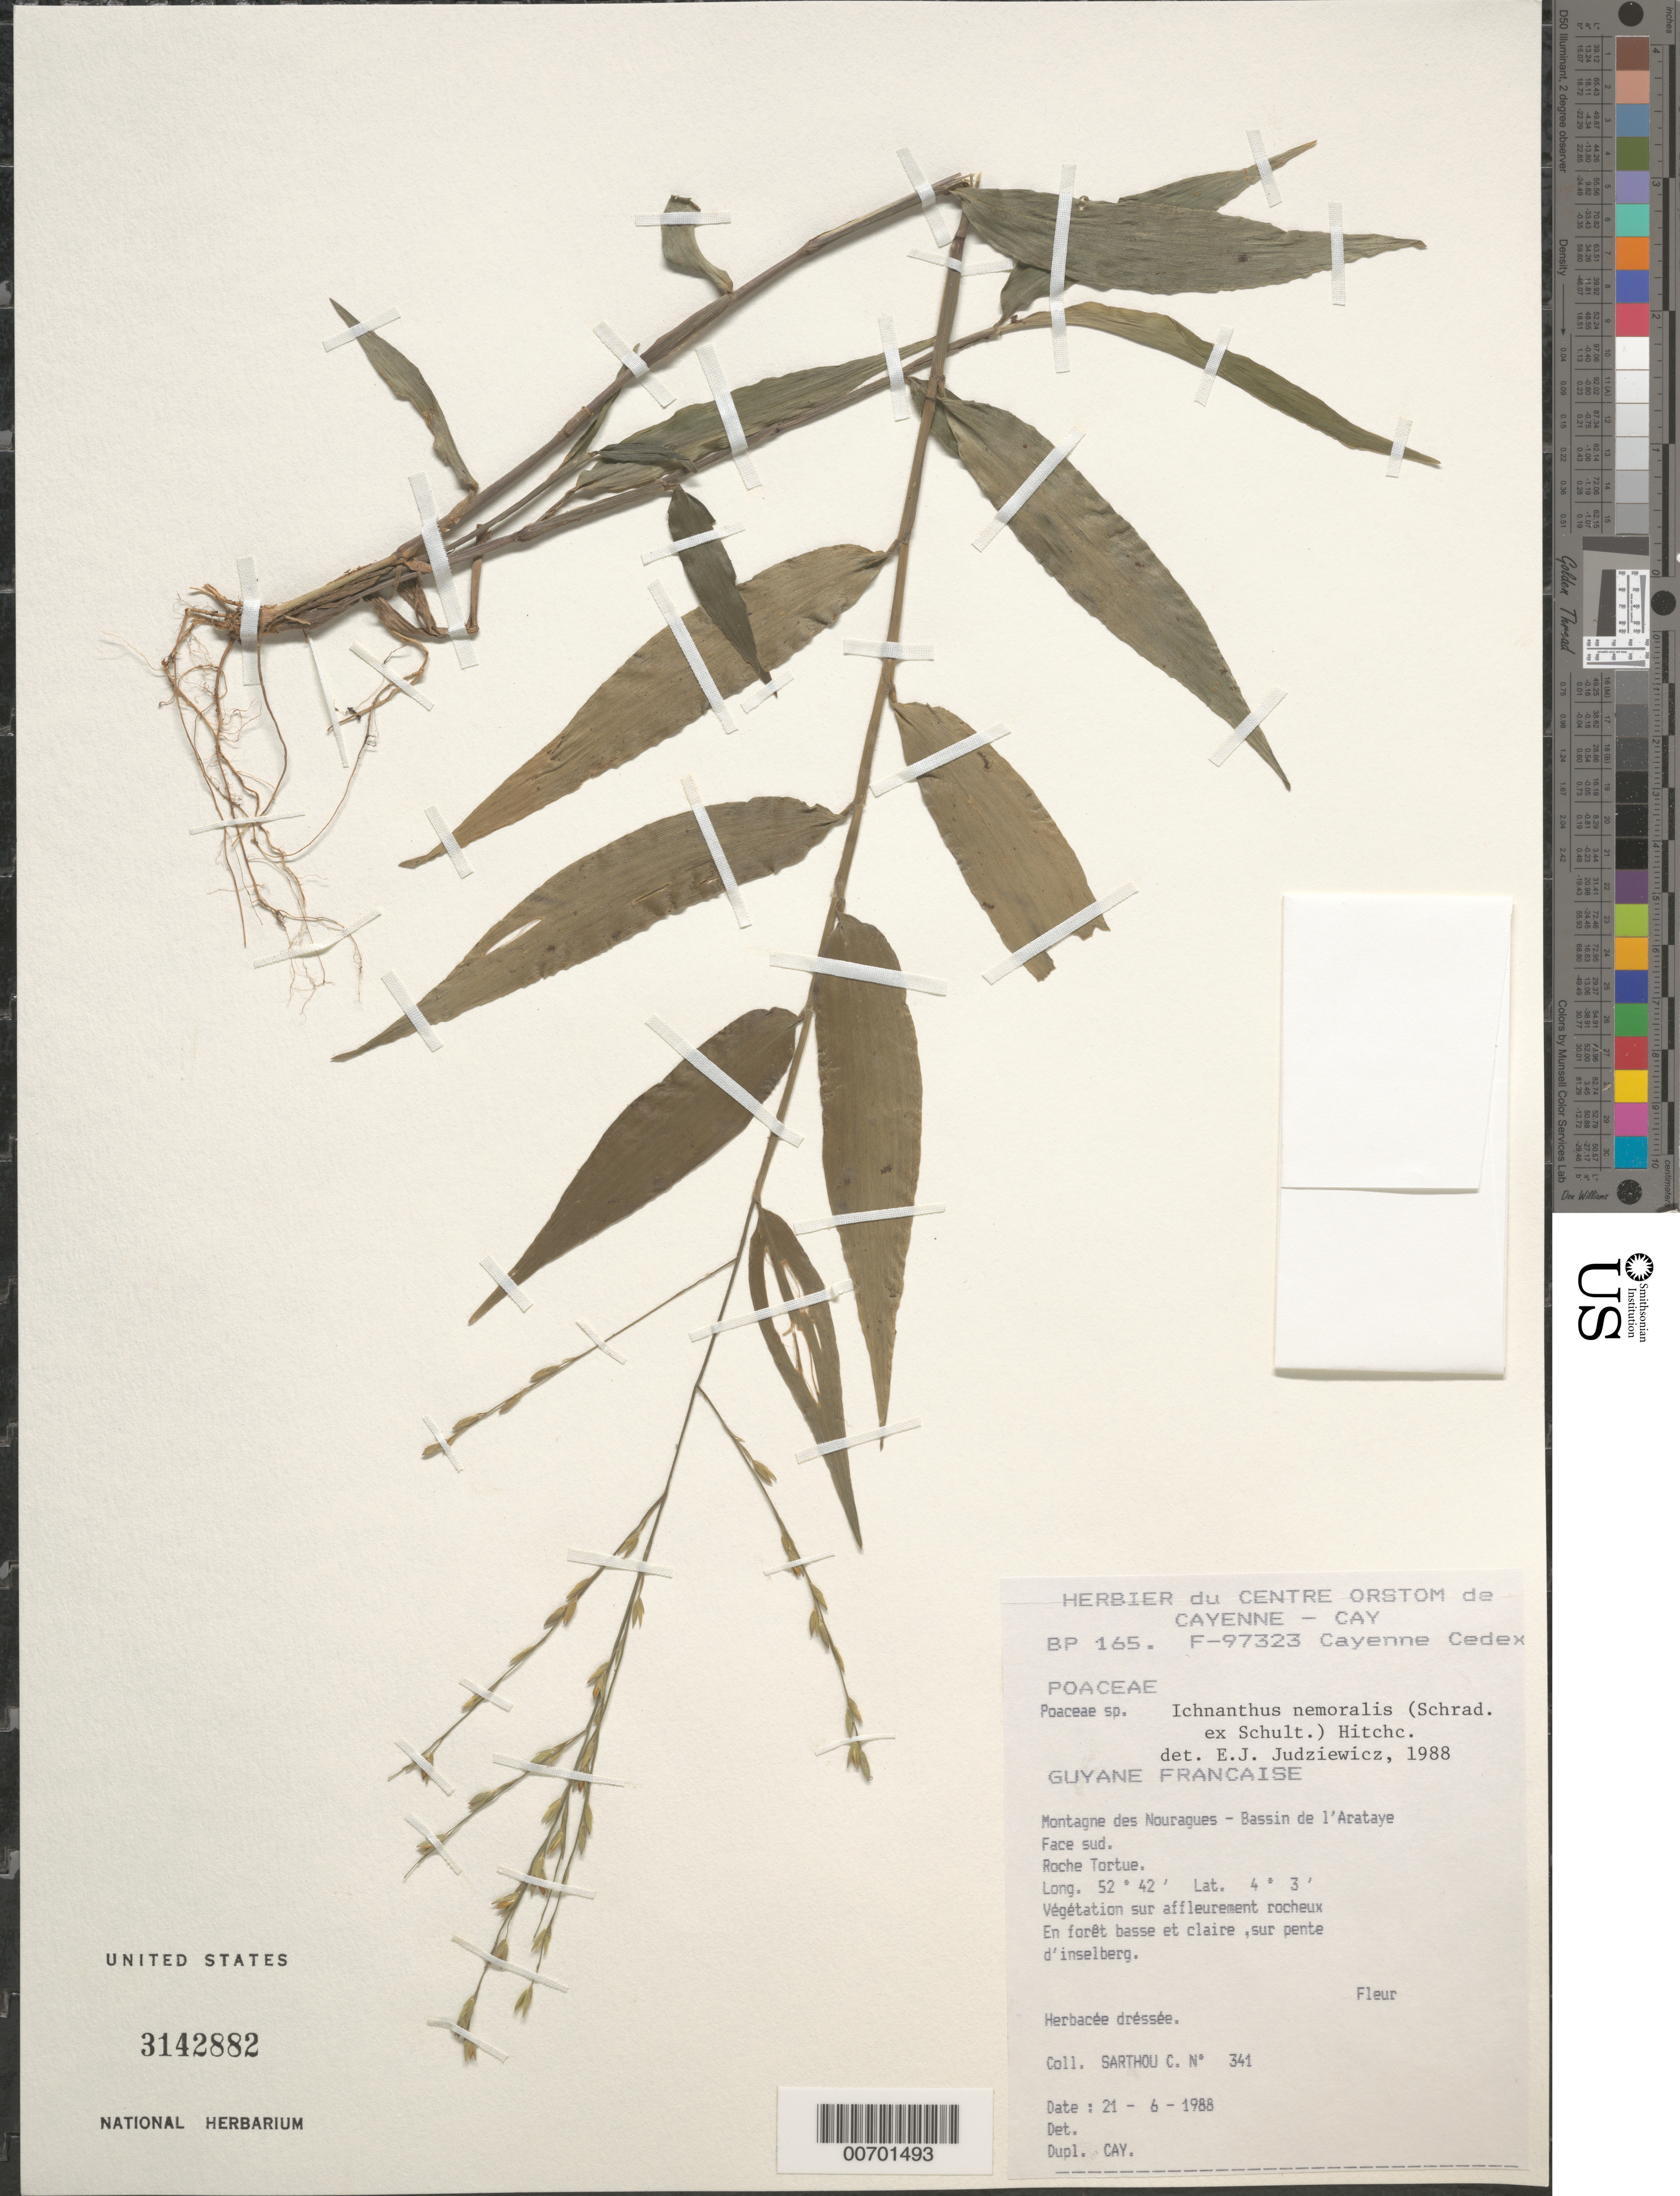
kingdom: Plantae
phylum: Tracheophyta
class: Liliopsida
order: Poales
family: Poaceae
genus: Ichnanthus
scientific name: Ichnanthus nemoralis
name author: (Schrad.) Hitchc. & Chase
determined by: Judziewicz, E. J.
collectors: C. Sarthou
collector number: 341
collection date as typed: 21-Jun-88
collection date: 1988-06-21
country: French Guiana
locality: Montagnes des Nouragues, Bassin de l'Arataye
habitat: Végétation sur affleurement rocheux. En forêt basse et claire, sur pente d'inselberg.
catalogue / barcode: US 3142882